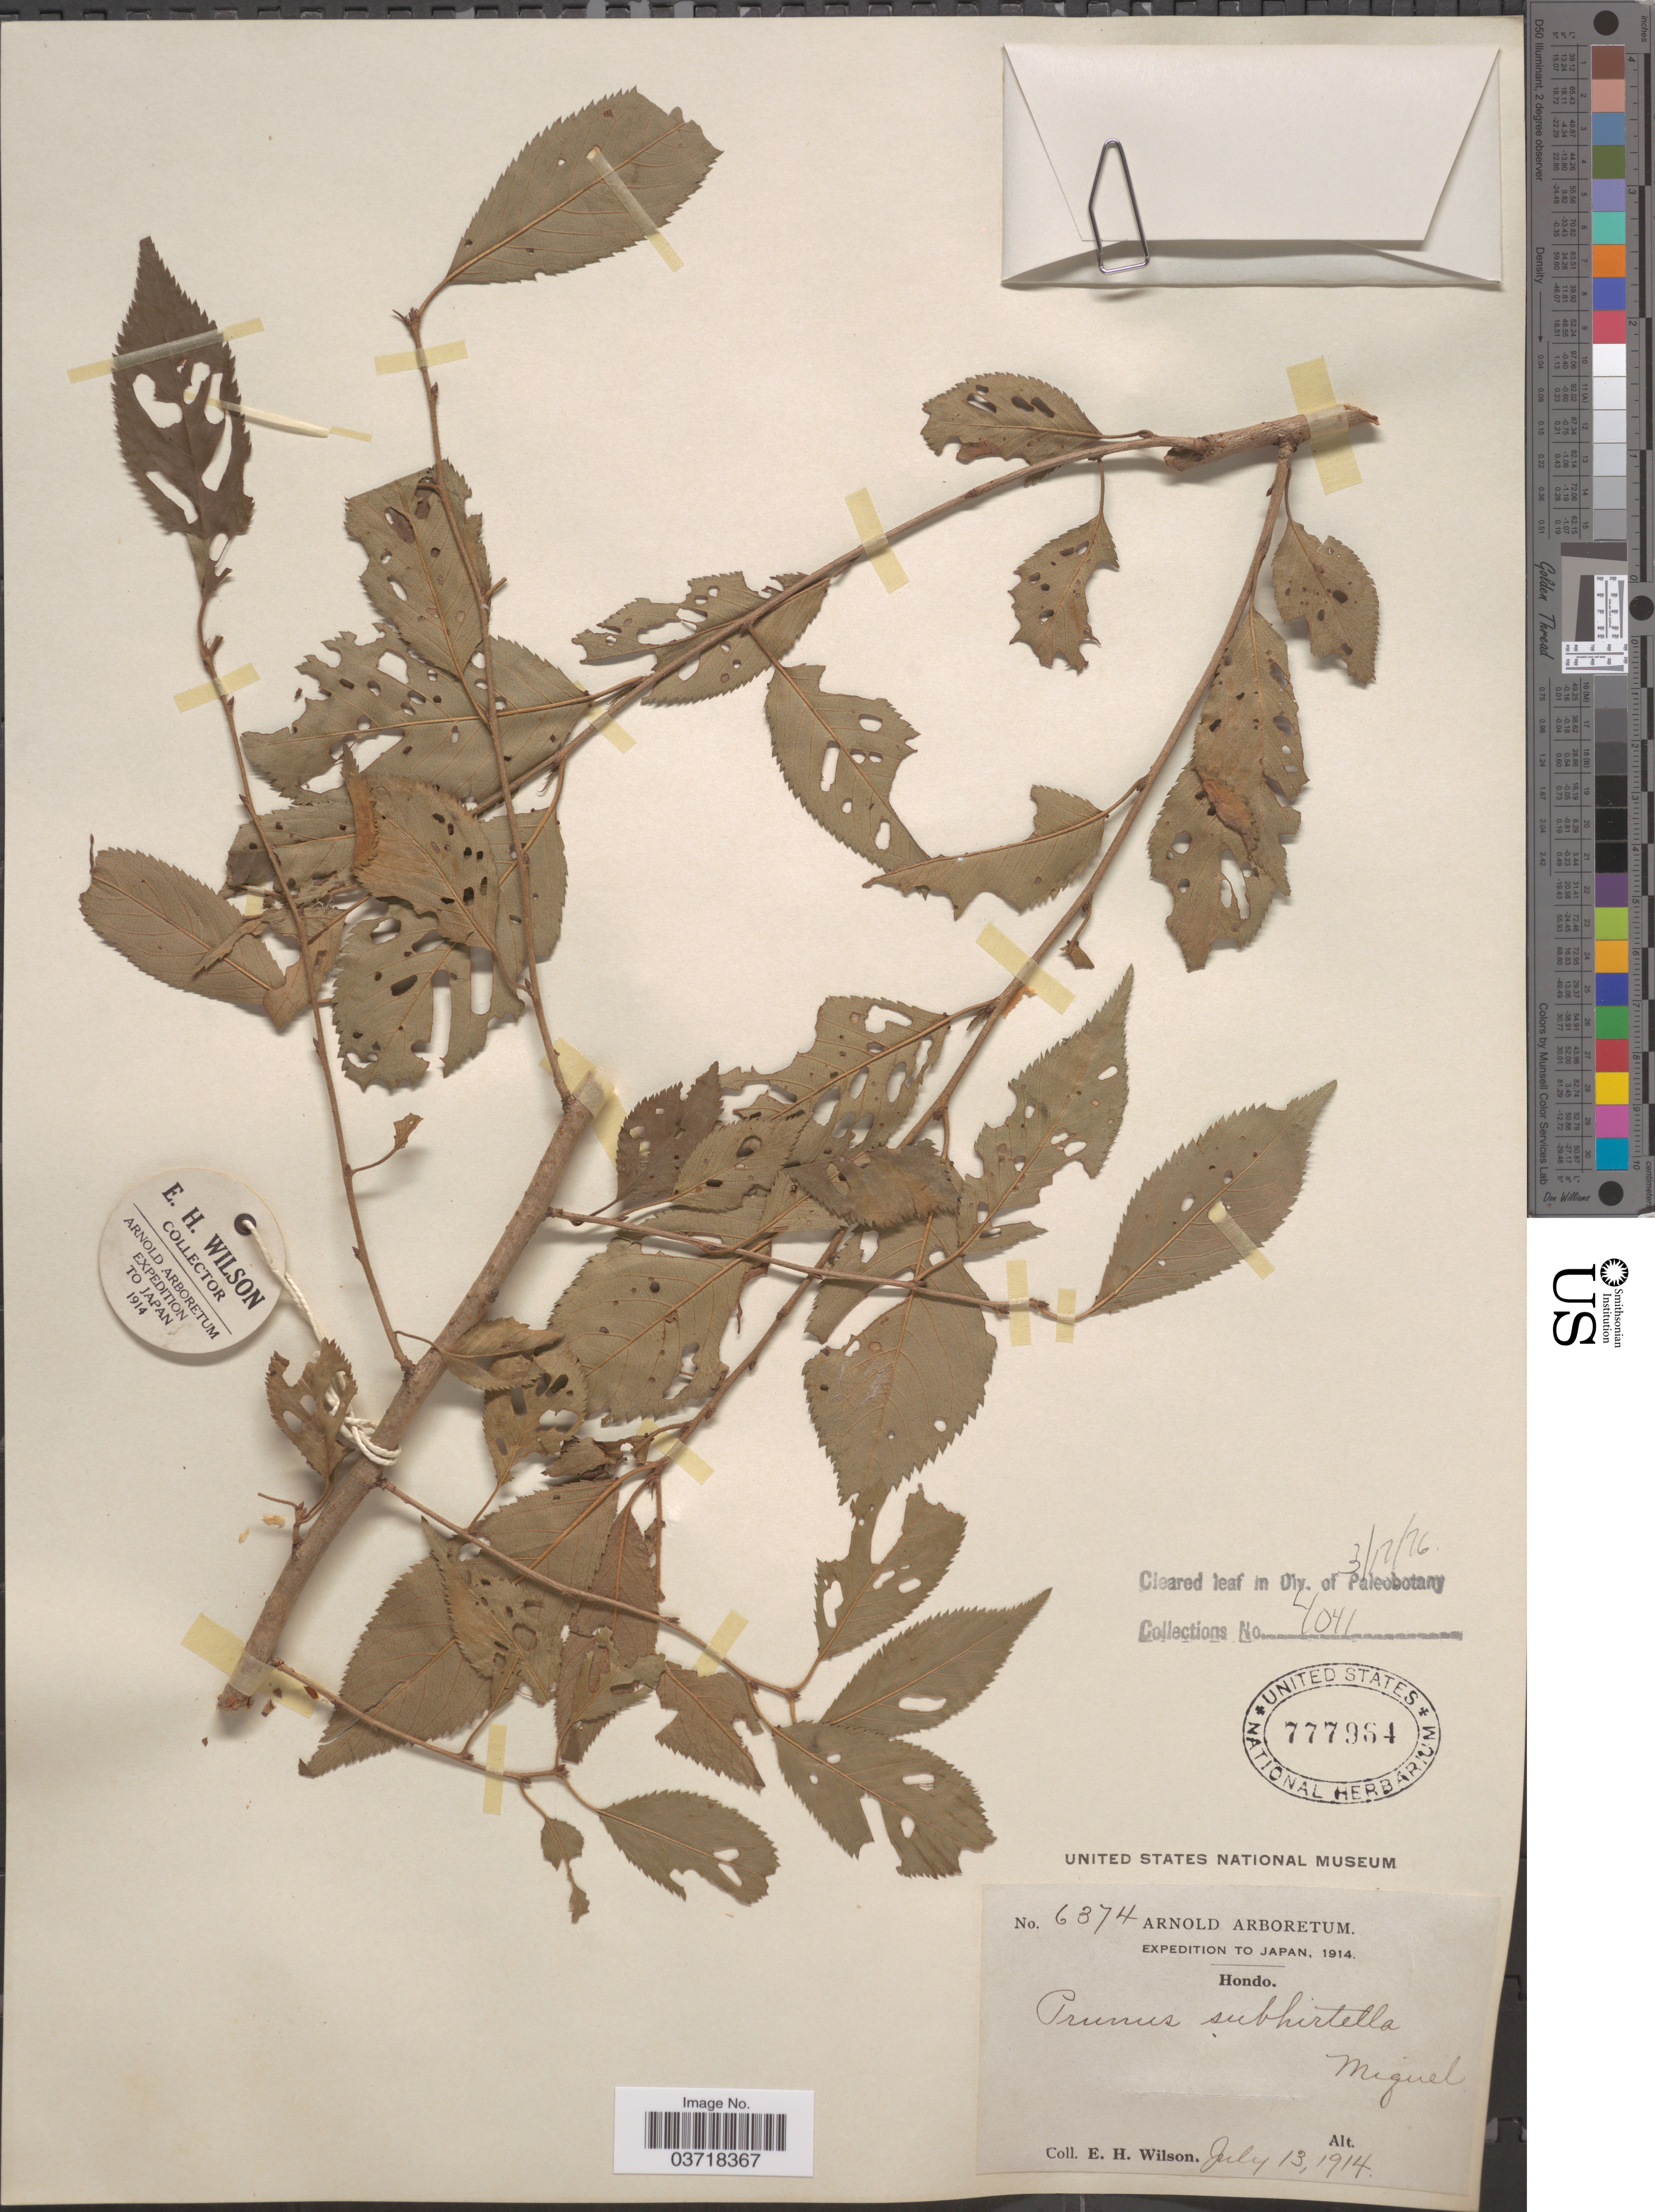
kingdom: Plantae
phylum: Tracheophyta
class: Magnoliopsida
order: Rosales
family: Rosaceae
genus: Prunus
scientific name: Prunus subhirtella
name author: Miq.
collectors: E. Wilson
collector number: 6374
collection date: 1914-07-13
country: Japan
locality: Hondo.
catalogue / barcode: US 777964